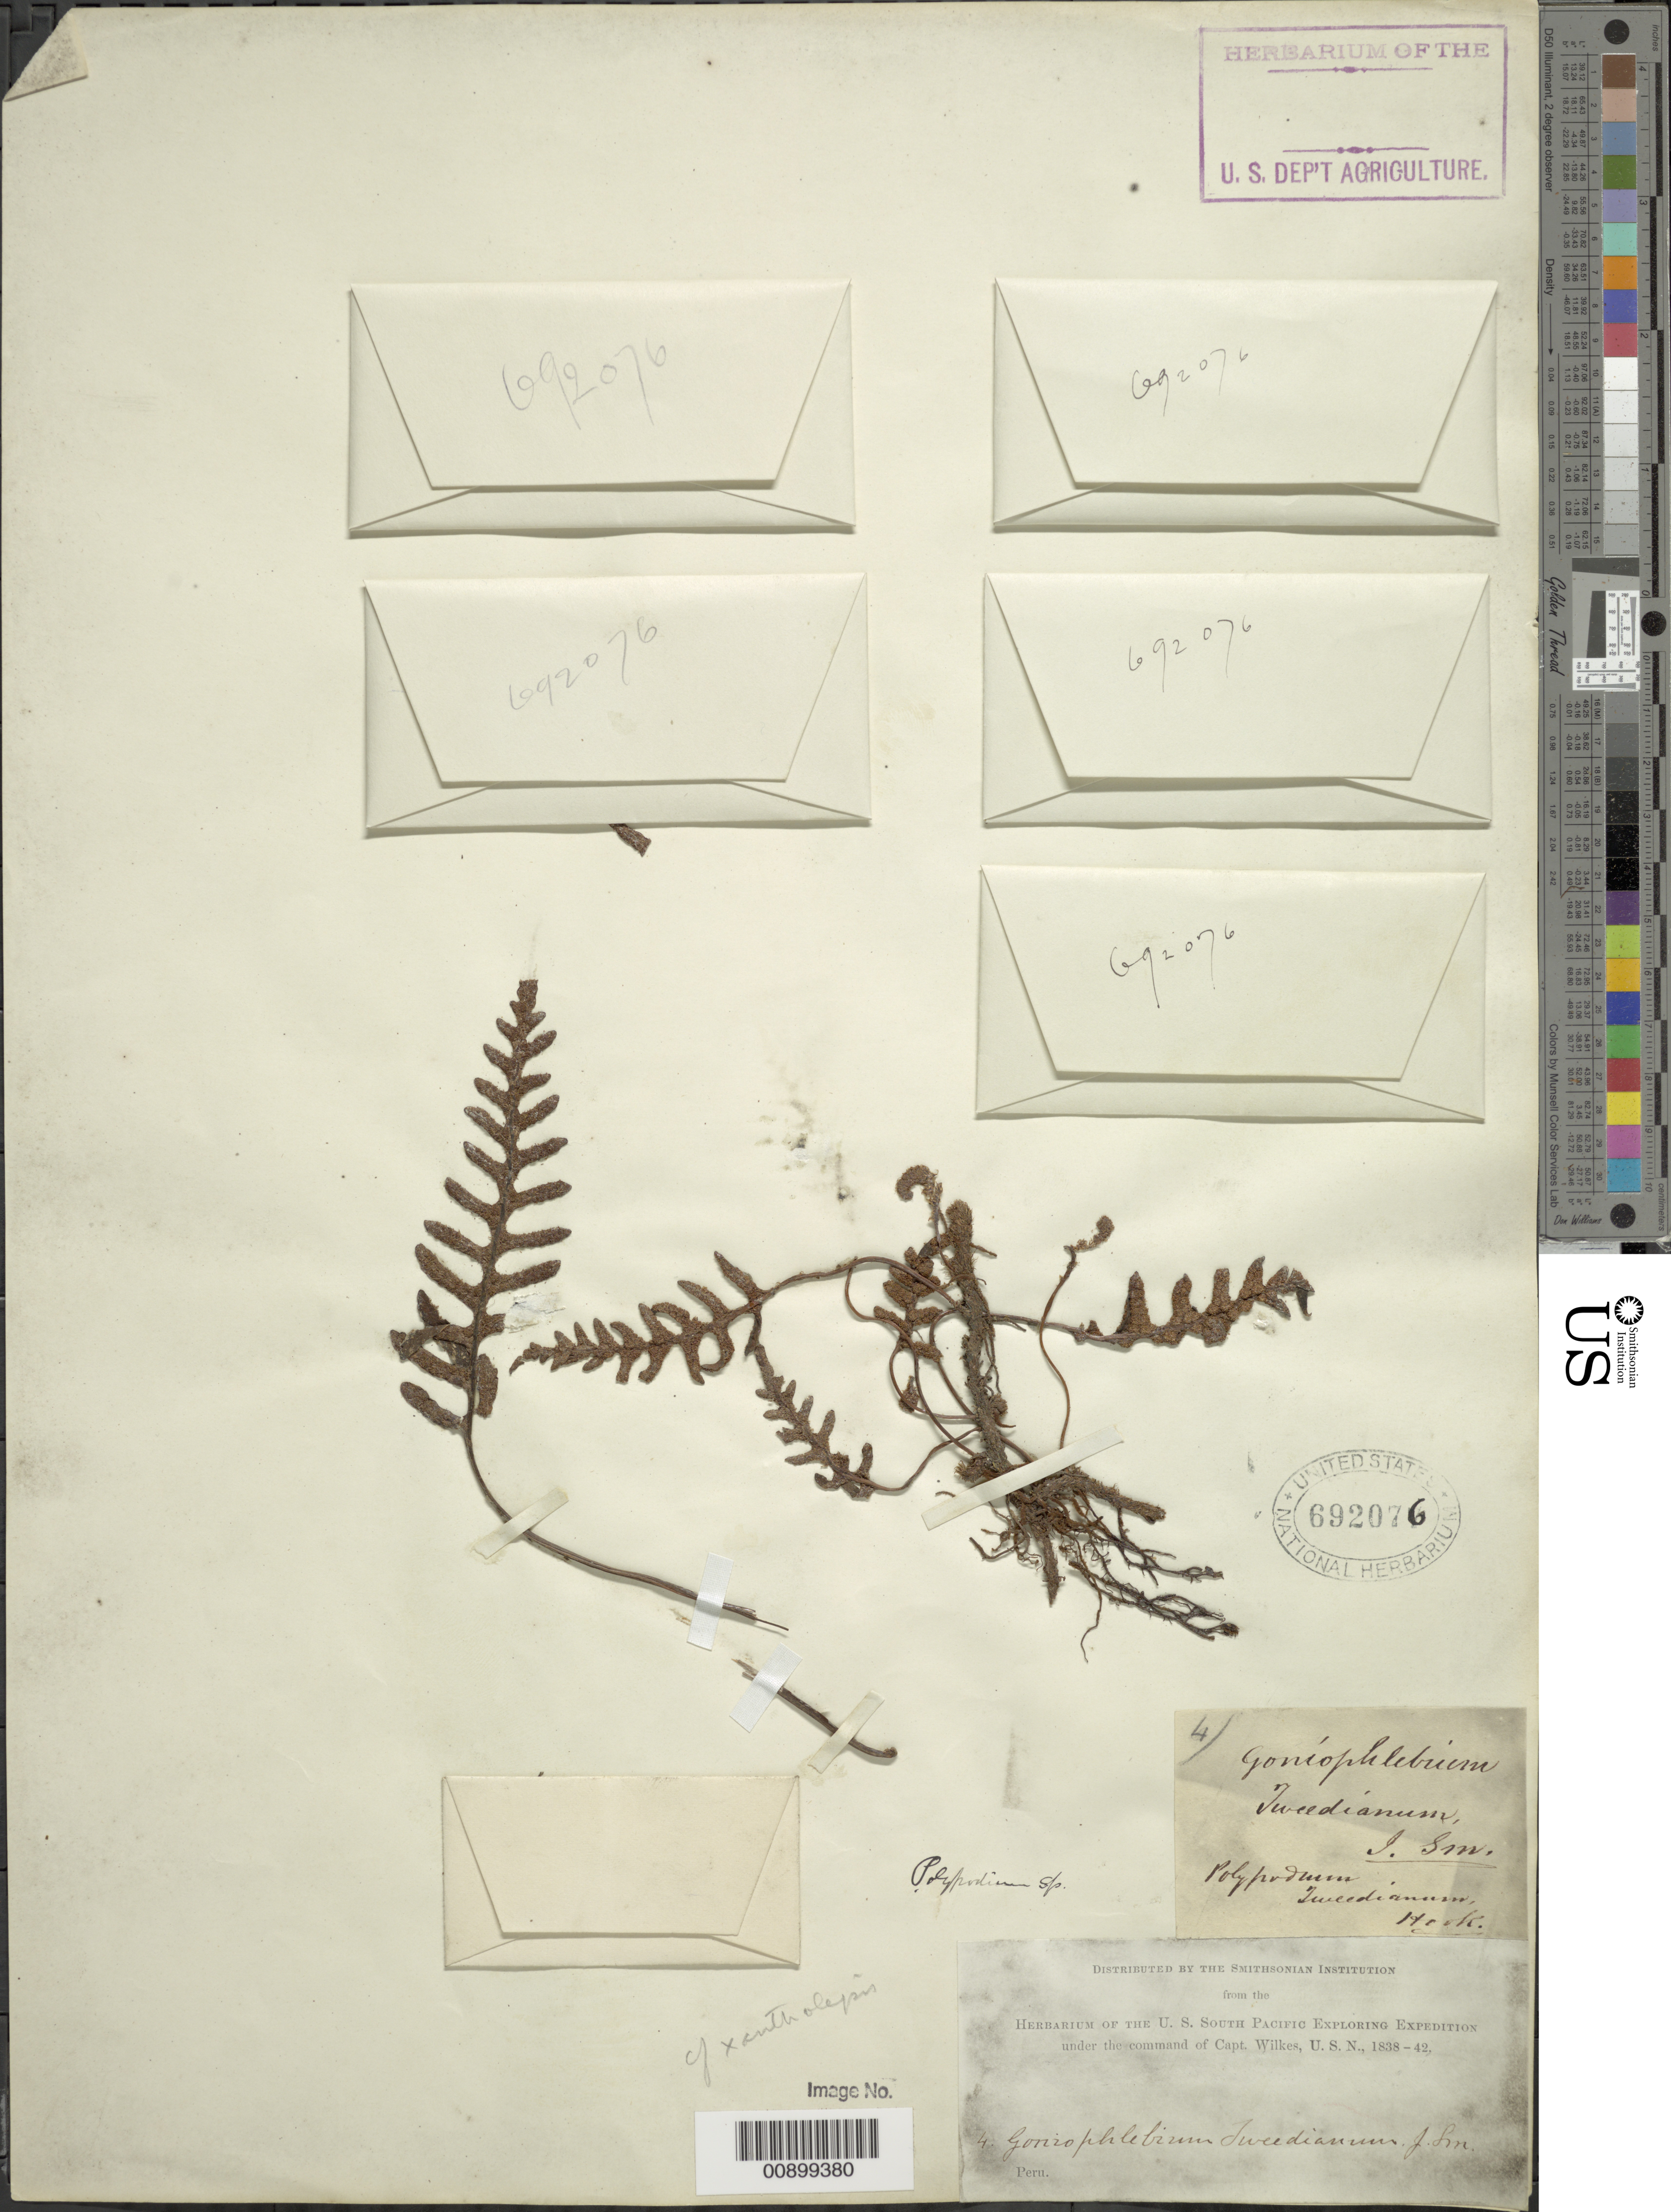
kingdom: Plantae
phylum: Tracheophyta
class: Polypodiopsida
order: Polypodiales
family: Polypodiaceae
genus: Pleopeltis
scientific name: Pleopeltis tweediana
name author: (Hook.) A.R. Sm.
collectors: Wilkes Explor. Exped.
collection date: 1838/1842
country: Peru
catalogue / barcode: US 692076